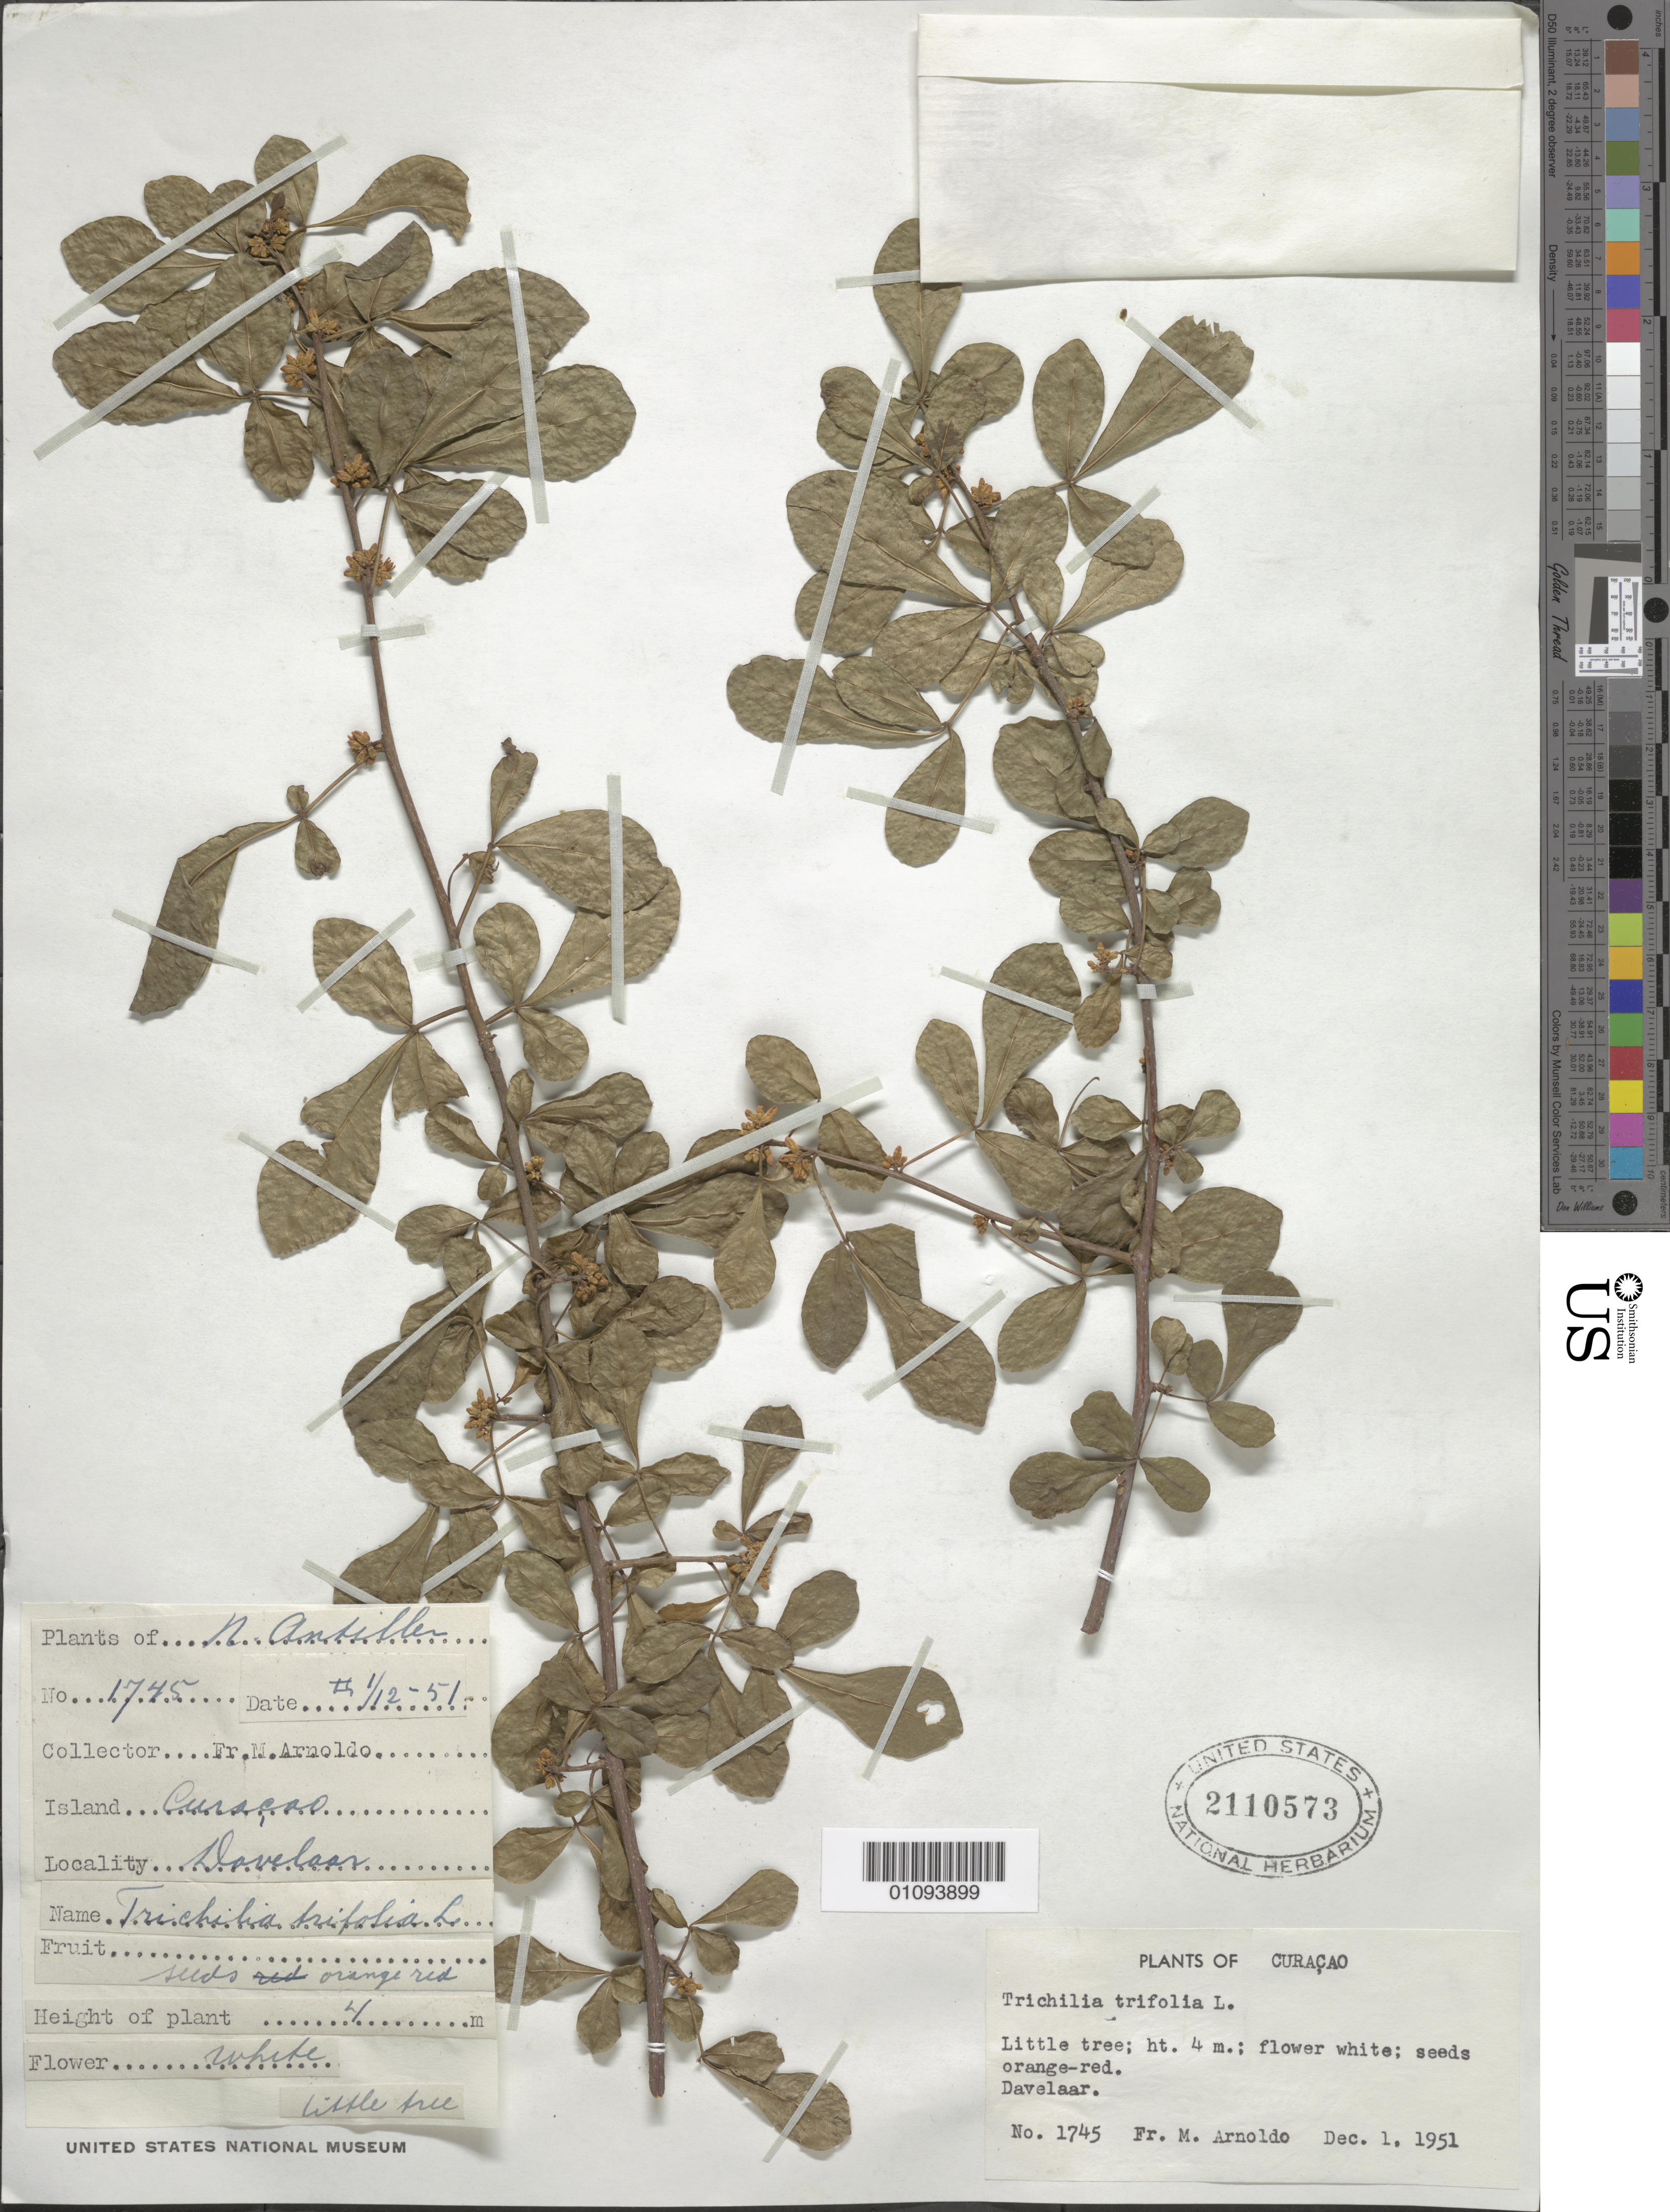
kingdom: Plantae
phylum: Tracheophyta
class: Magnoliopsida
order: Sapindales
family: Meliaceae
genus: Trichilia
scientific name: Trichilia trifolia subsp. trifolia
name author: L.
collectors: N. Arnoldo-Broeders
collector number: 1745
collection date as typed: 01 Dec 1951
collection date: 1951-12-01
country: Curaçao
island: Curaçao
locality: Davelaar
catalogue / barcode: US 2110573